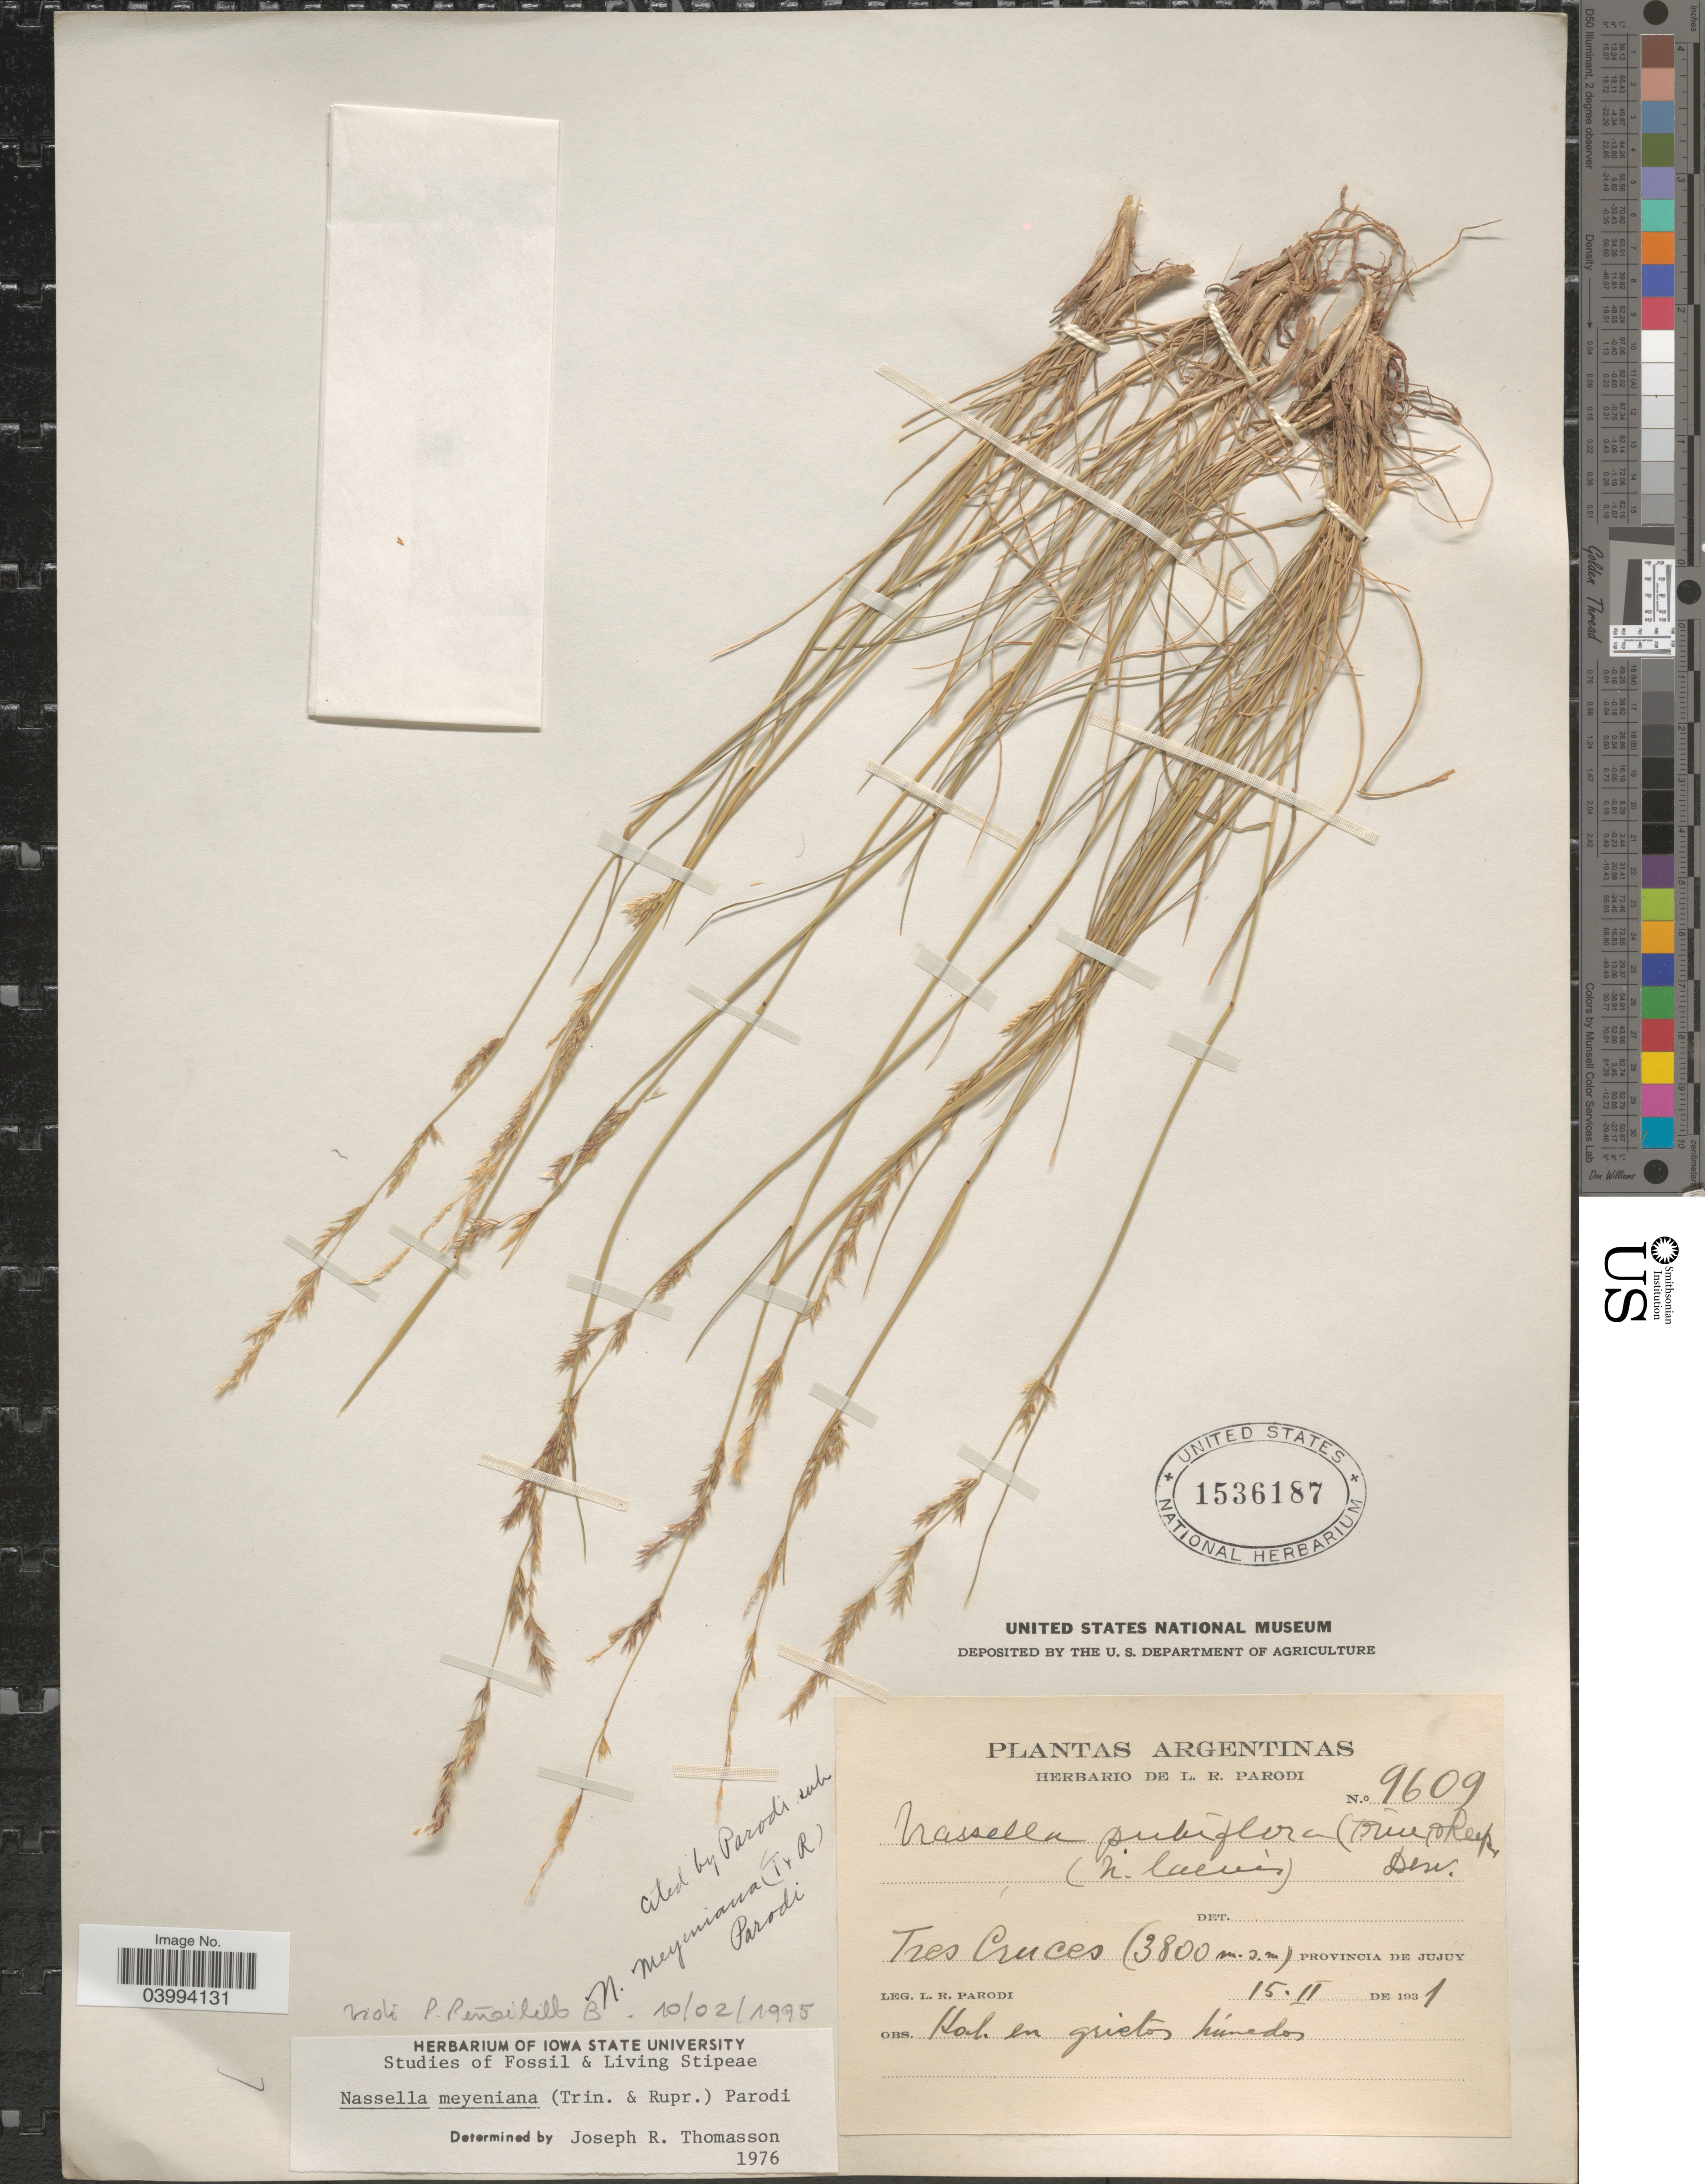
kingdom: Plantae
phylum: Tracheophyta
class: Liliopsida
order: Poales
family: Poaceae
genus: Nassella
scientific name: Nassella meyeniana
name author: (Trin. & Rupr.) Parodi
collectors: L. R. Parodi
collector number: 9609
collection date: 1931-02-15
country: Argentina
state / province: Jujuy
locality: Tres Cruces.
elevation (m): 3800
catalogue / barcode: US 1536187